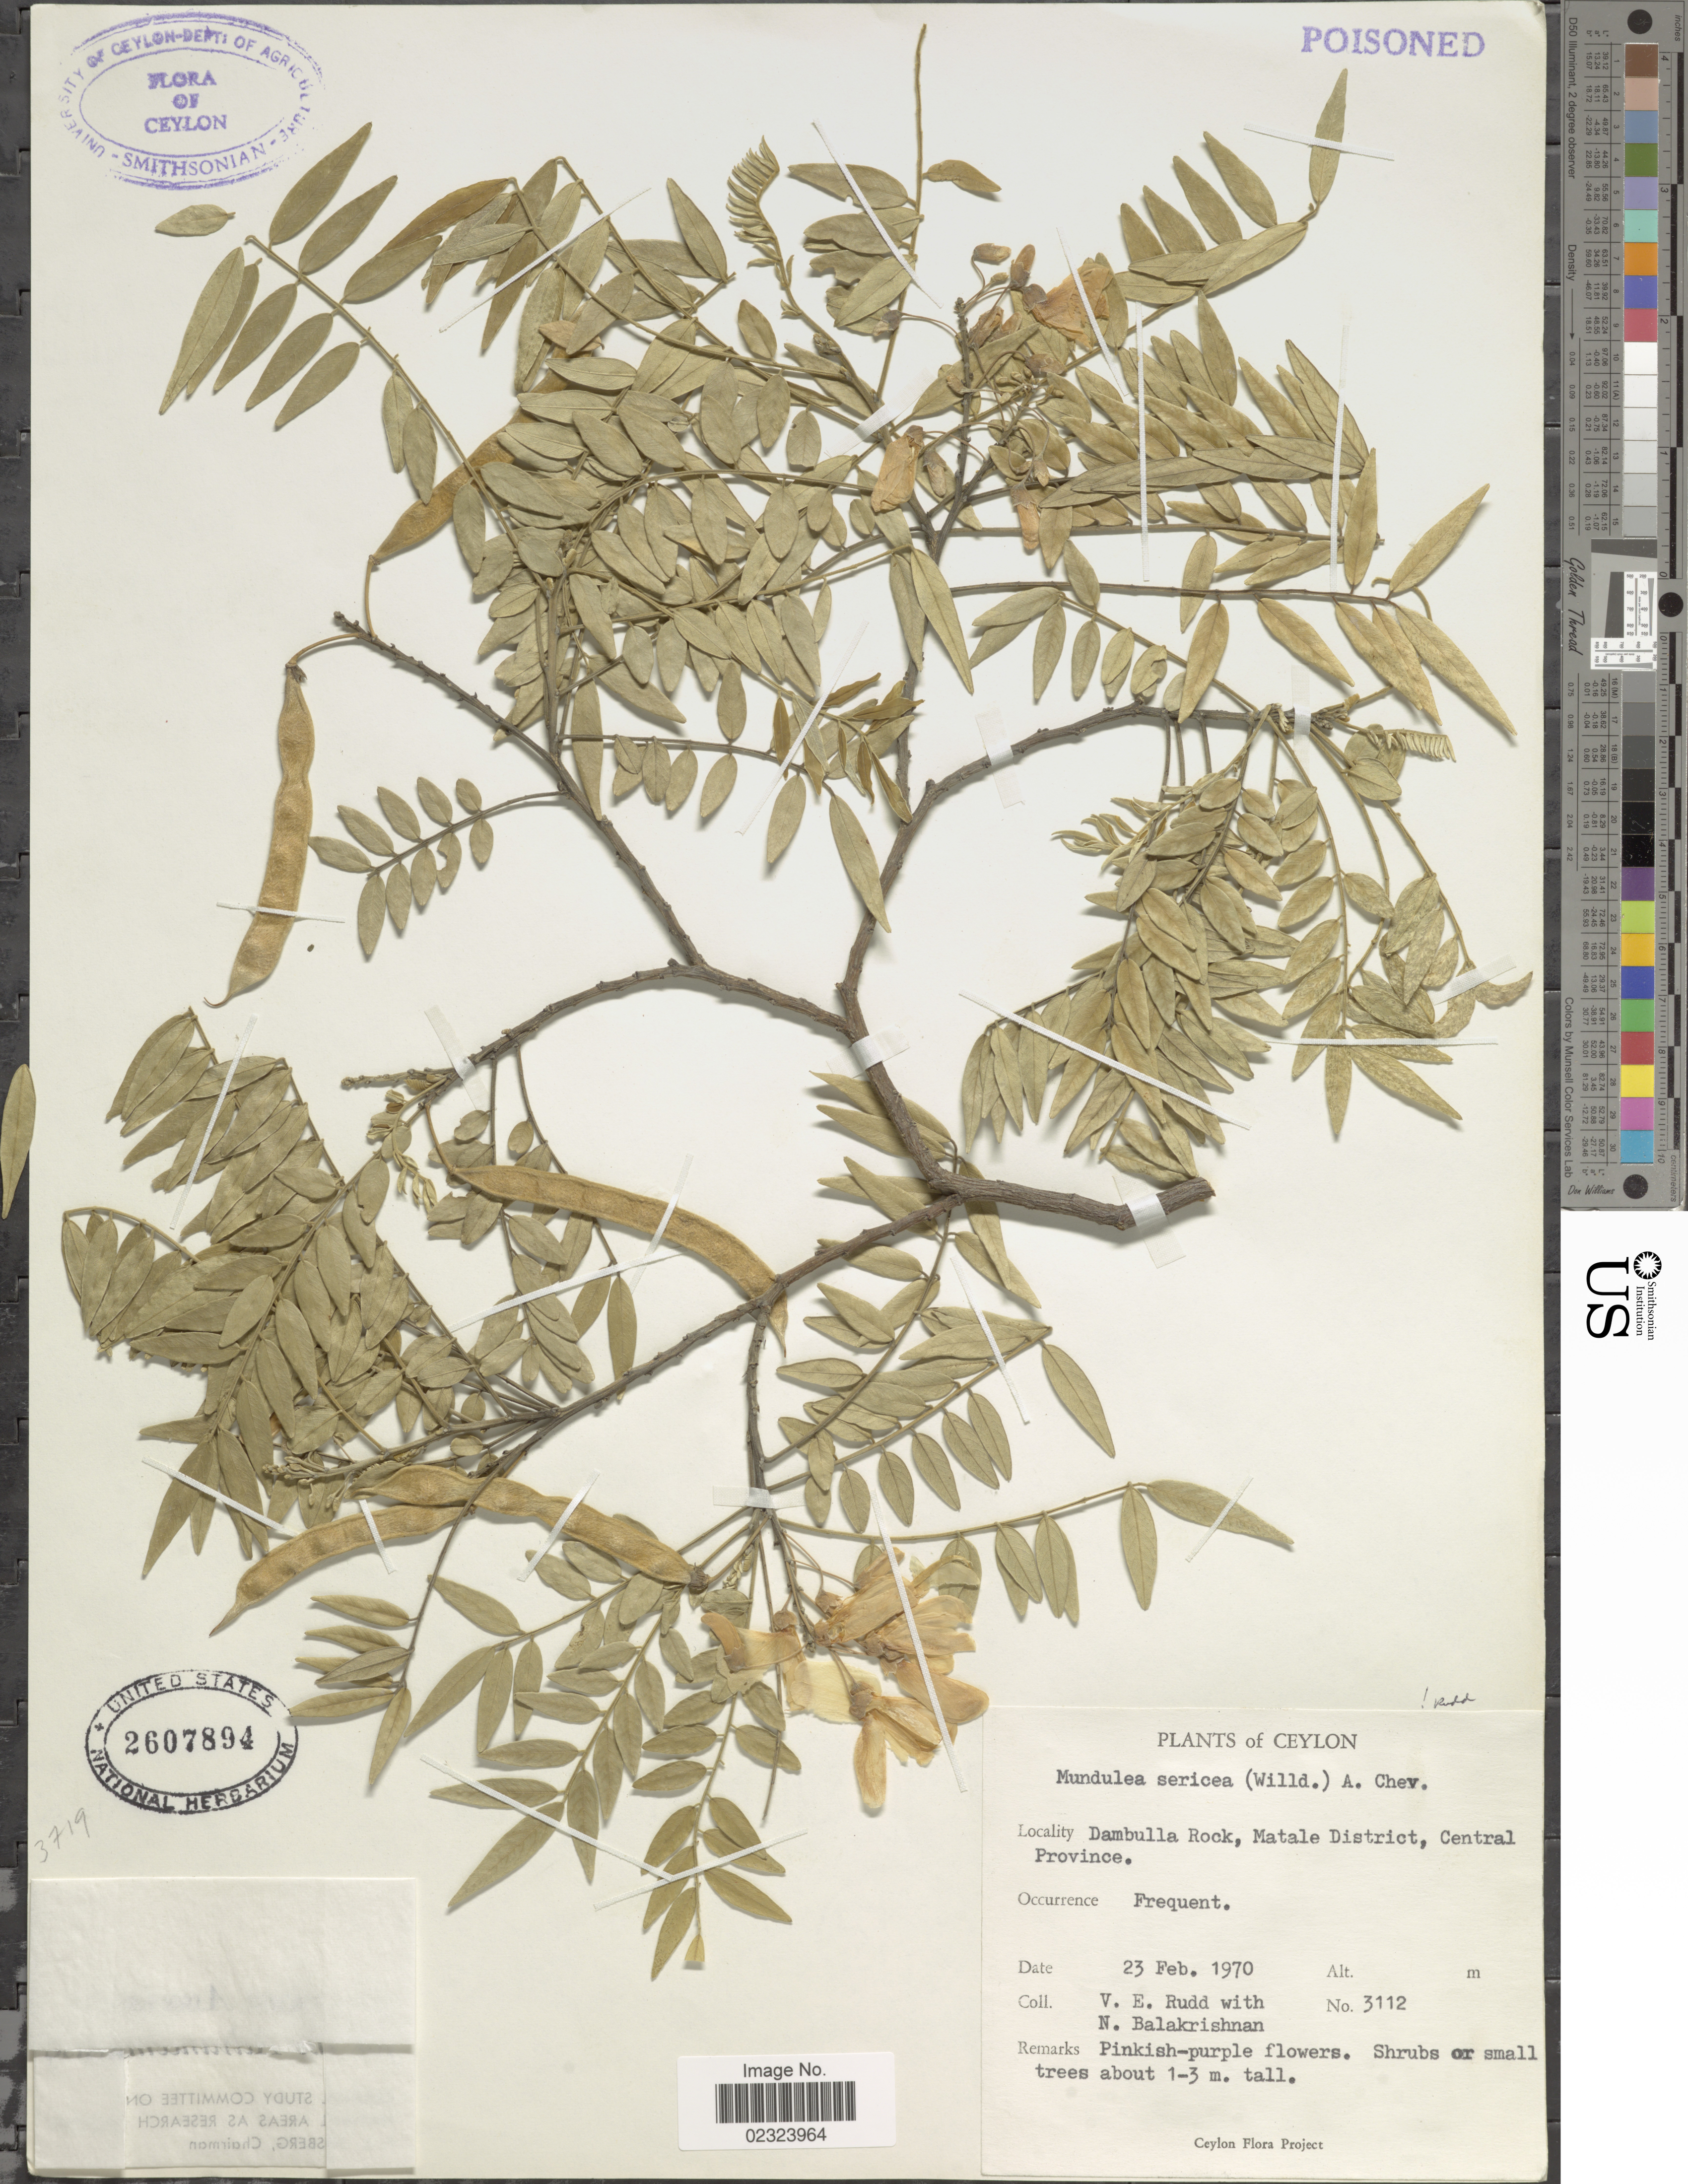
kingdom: Plantae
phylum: Tracheophyta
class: Magnoliopsida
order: Fabales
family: Fabaceae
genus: Mundulea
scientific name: Mundulea sericea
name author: (Willd.) A. Chev.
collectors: V. E. Rudd & N. Balakrishnan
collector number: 3112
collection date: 1970-02-23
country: Sri Lanka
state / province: Central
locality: Ceylon. Dambulla Rock, Matale District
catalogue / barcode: US 2607894